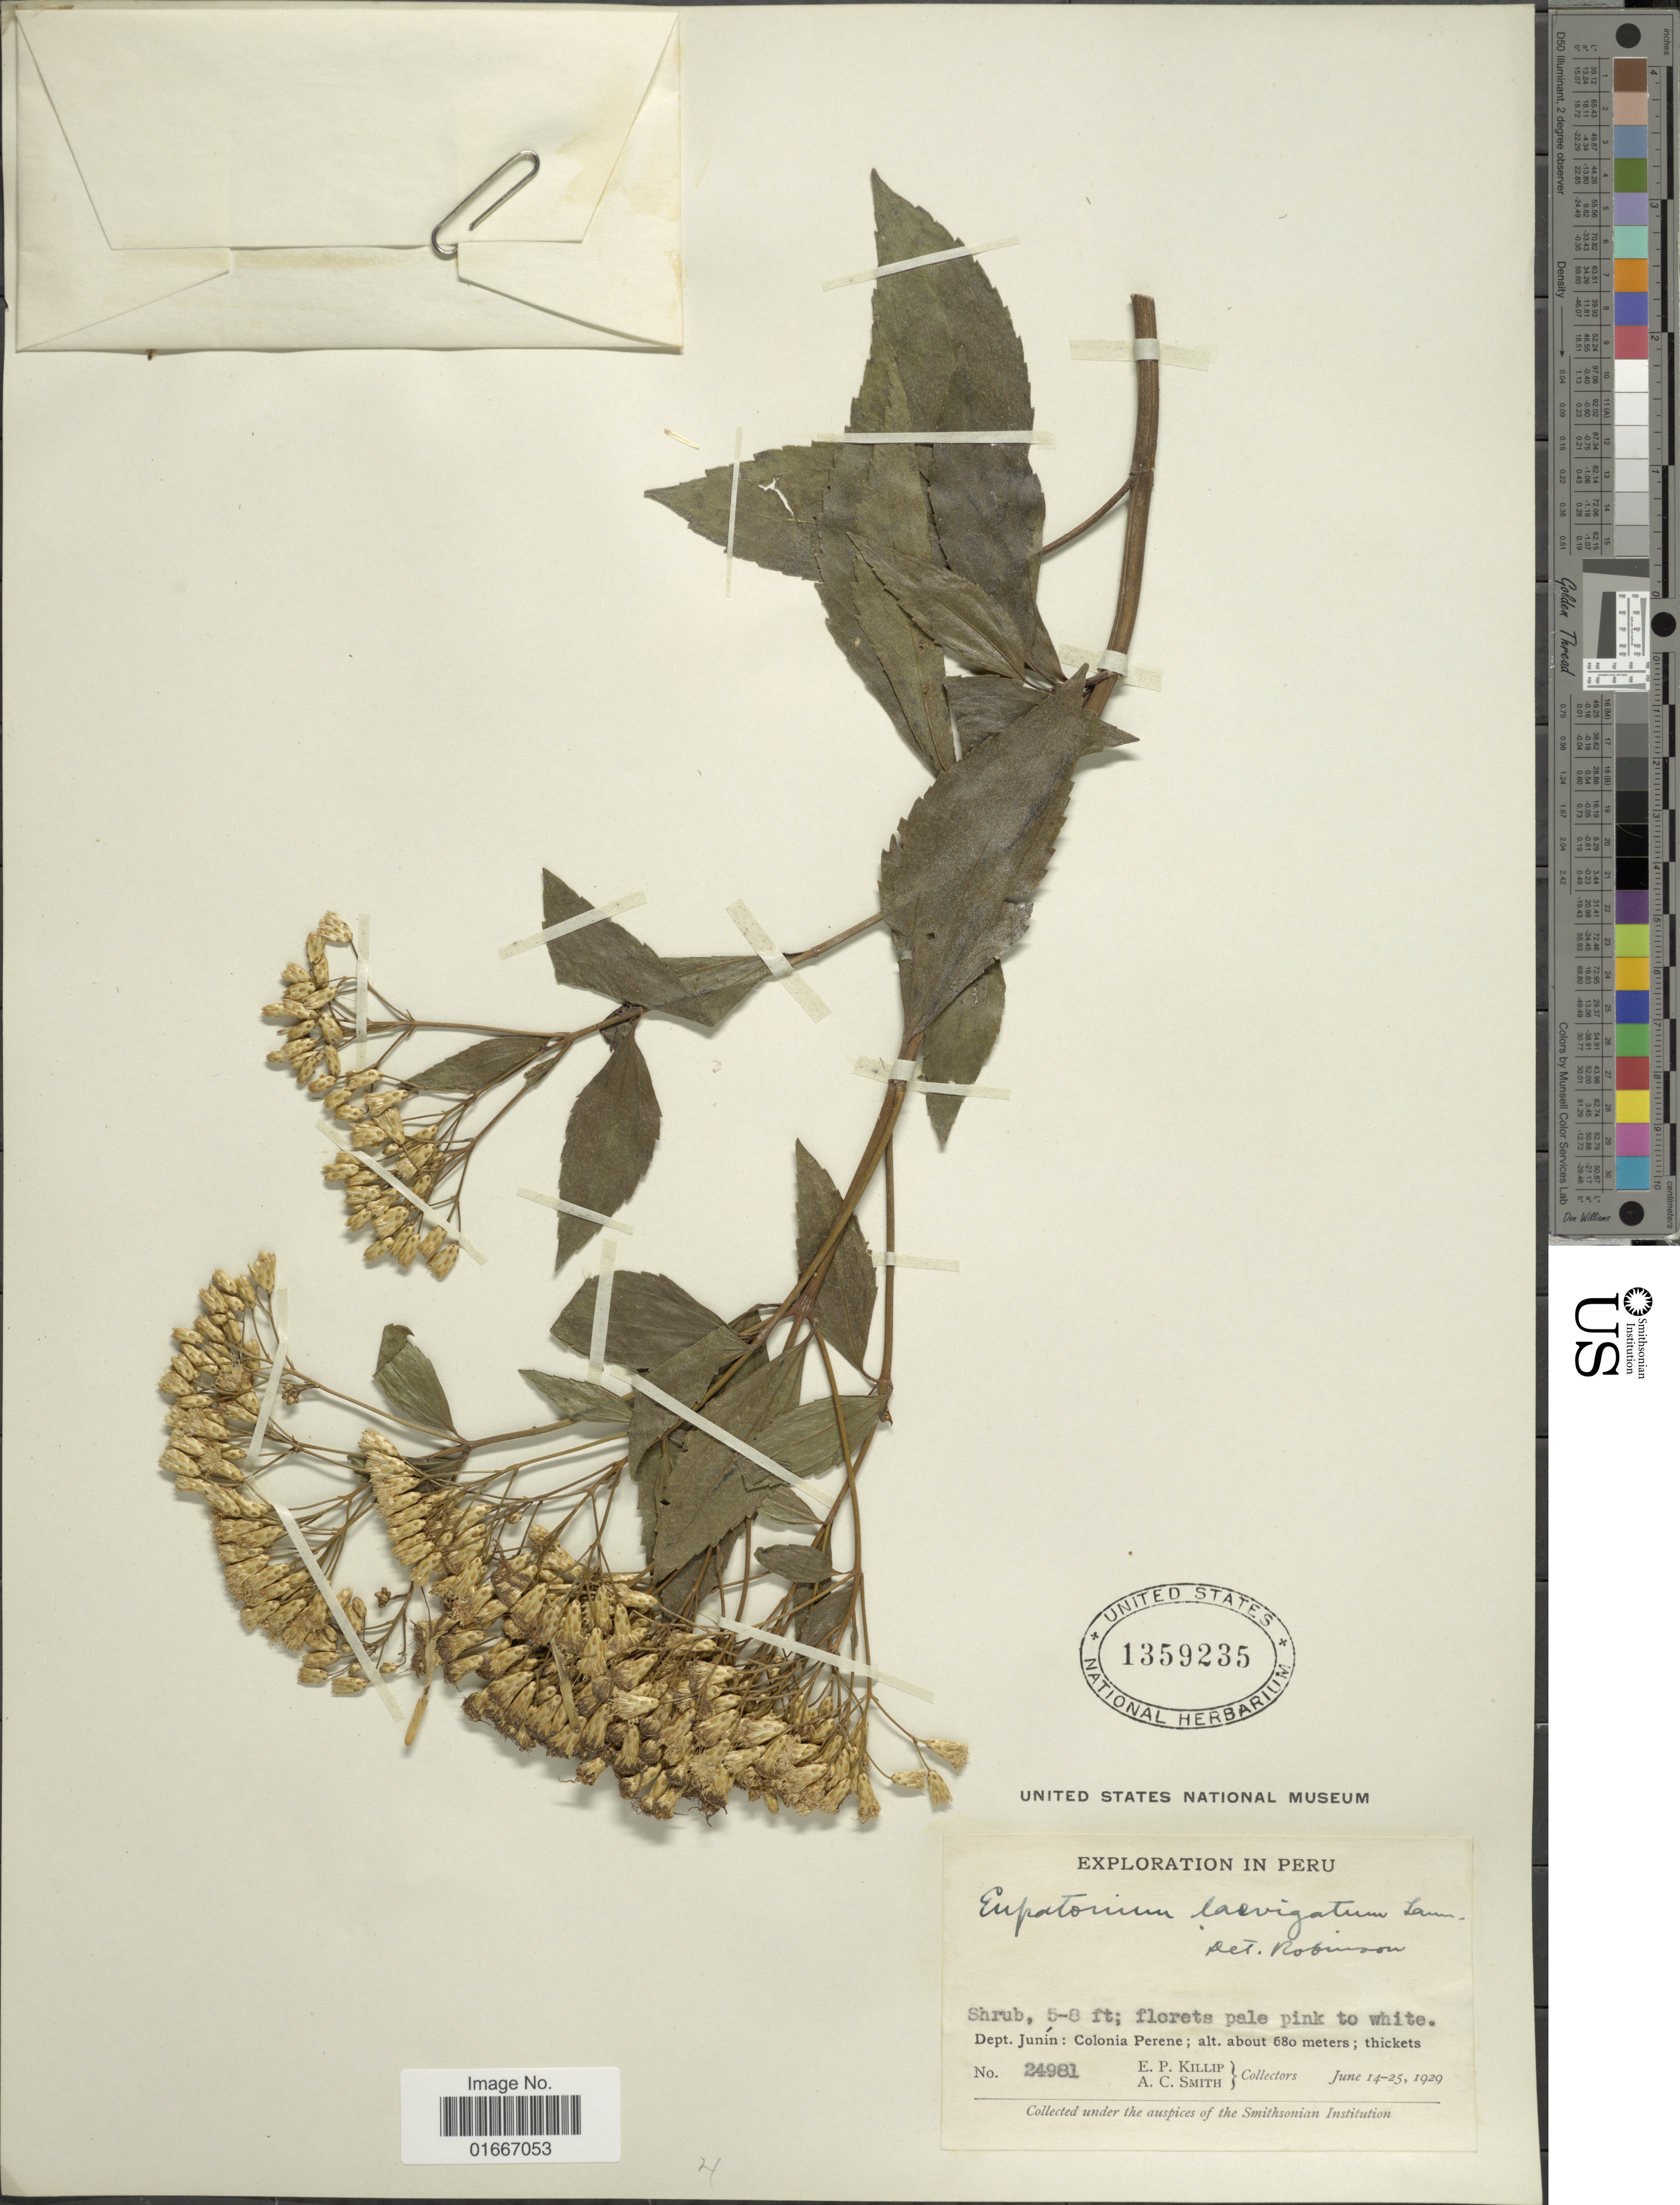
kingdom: Plantae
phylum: Tracheophyta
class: Magnoliopsida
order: Asterales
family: Asteraceae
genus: Chromolaena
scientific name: Chromolaena laevigata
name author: (Lam.) R.M. King & H. Rob.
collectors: E. P. Killip & A. C. Smith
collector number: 24981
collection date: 1929-06-14/1929-06-25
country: Peru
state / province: Junín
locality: Peru. Dept. Junín: Colonia Perne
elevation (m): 680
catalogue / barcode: US 1359235